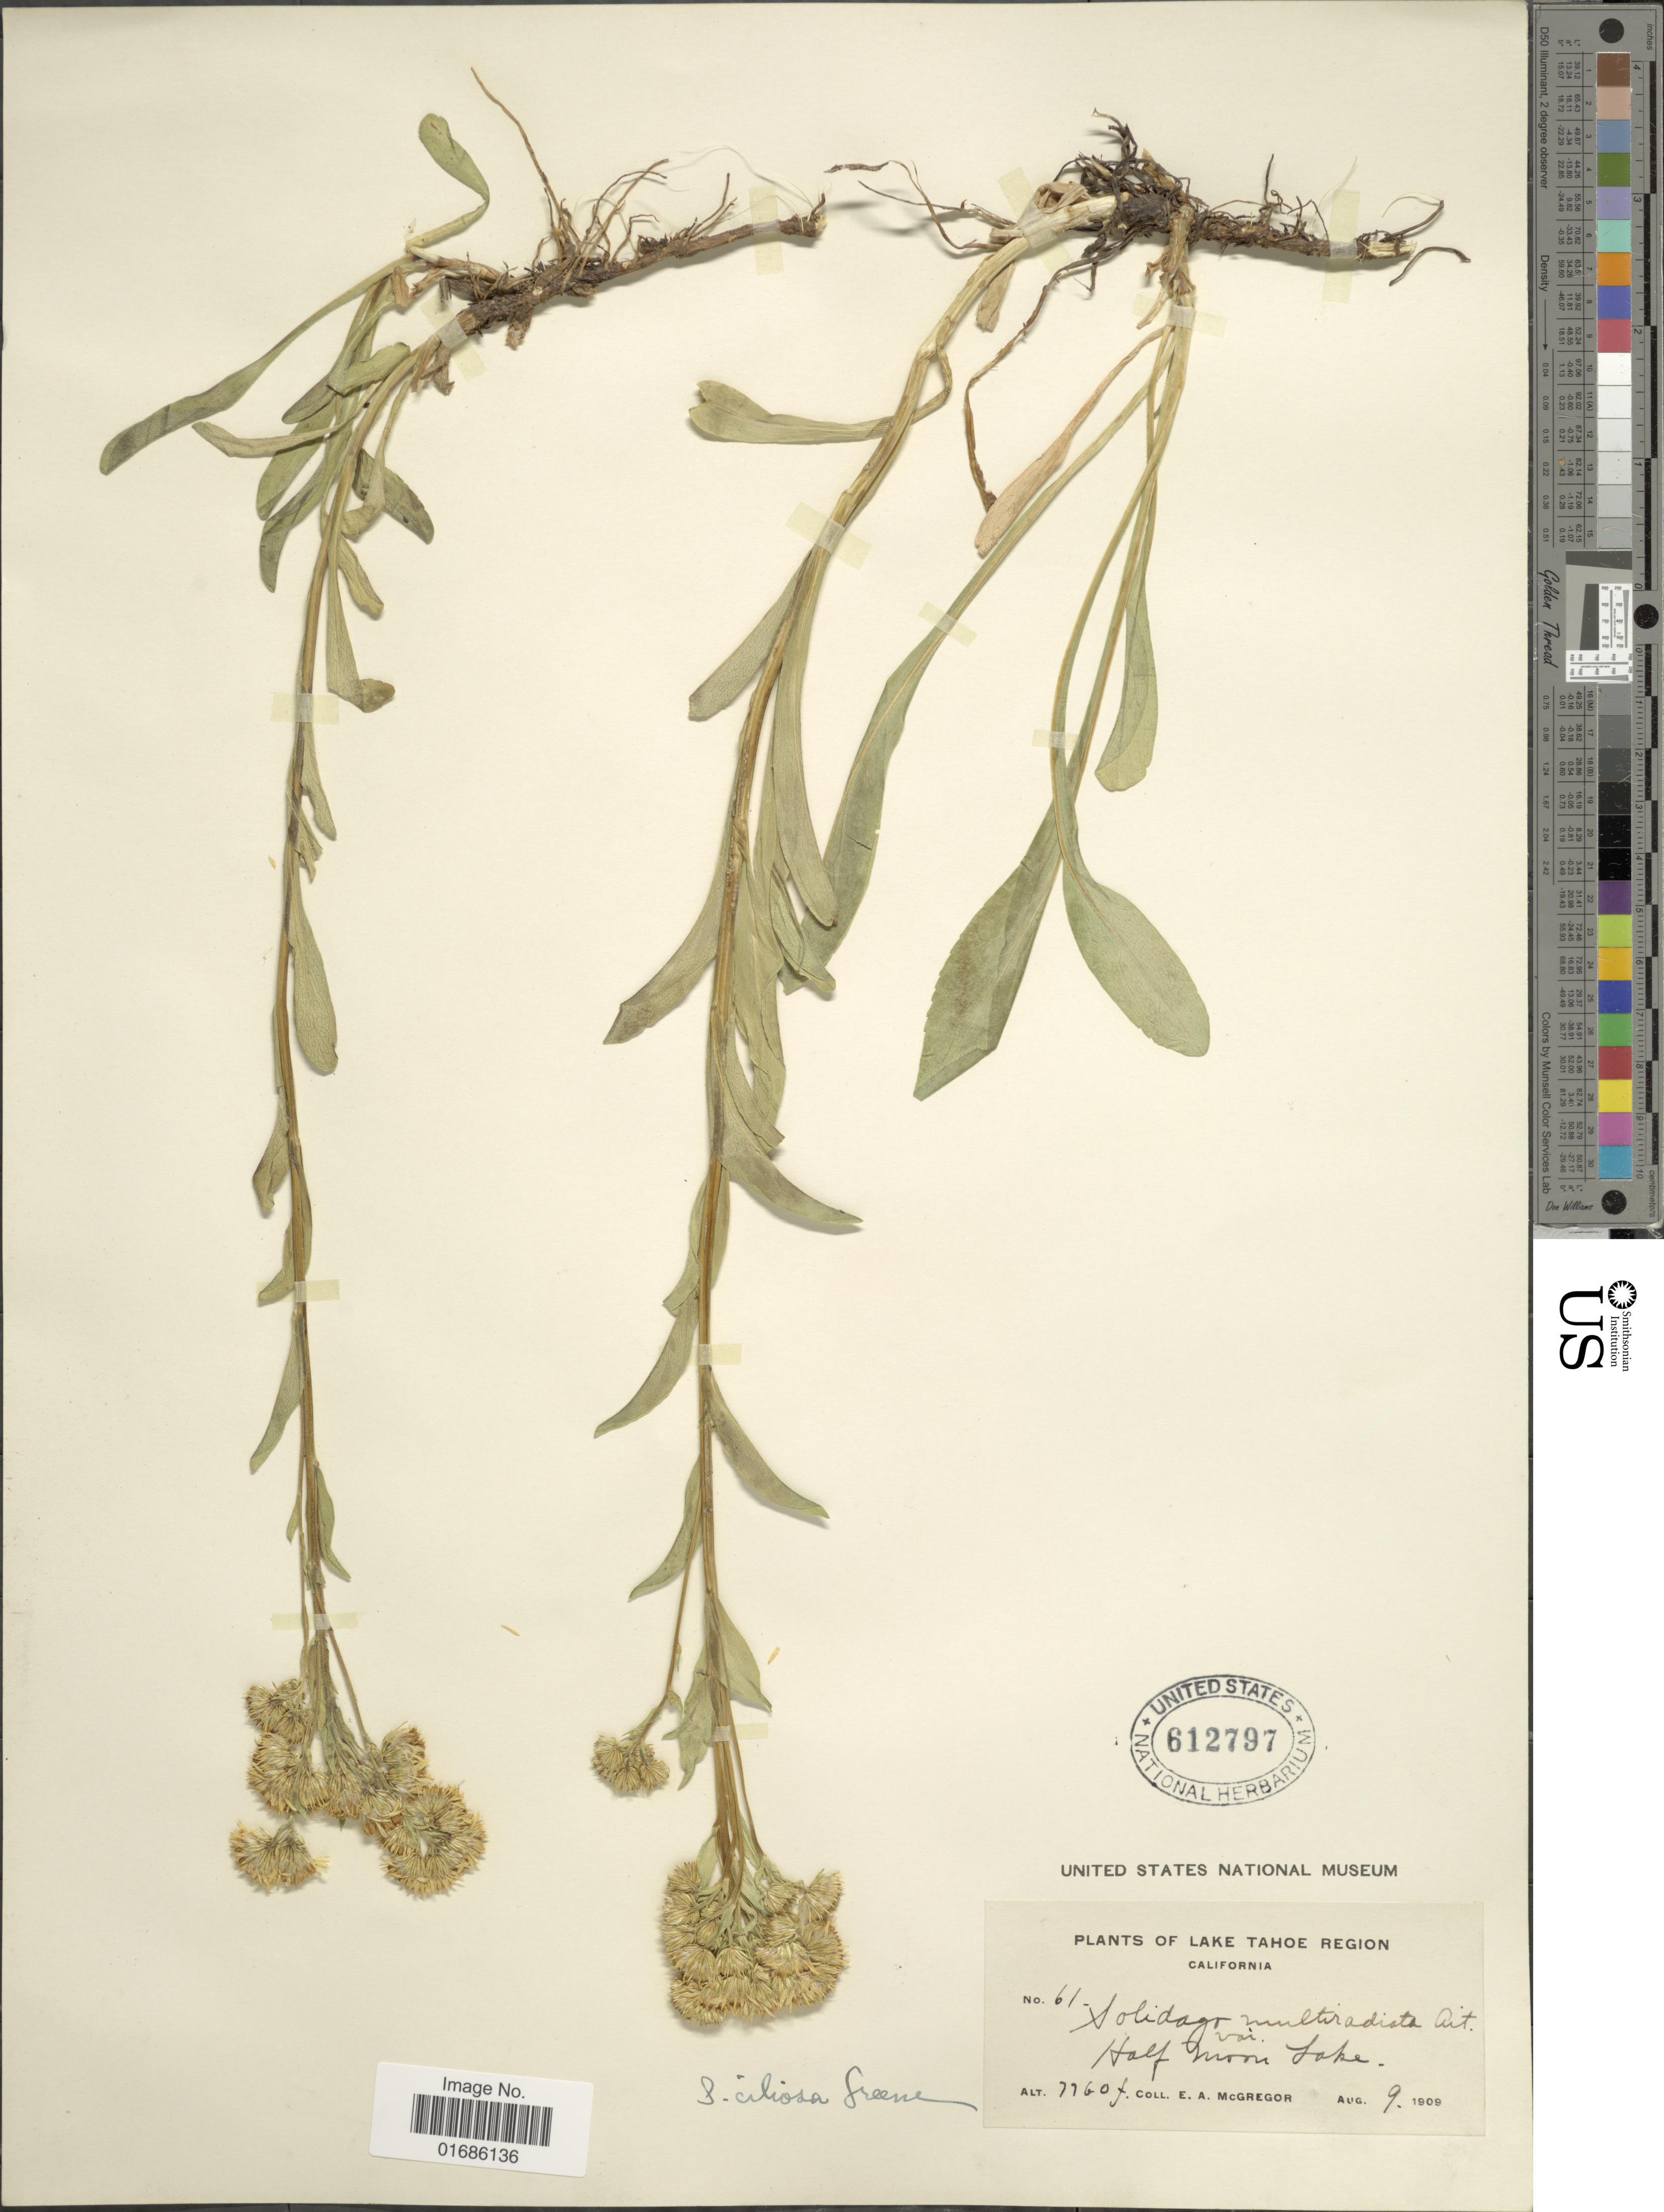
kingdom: Plantae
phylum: Tracheophyta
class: Magnoliopsida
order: Asterales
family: Asteraceae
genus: Solidago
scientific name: Solidago ciliosa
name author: Greene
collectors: E. A. McGregor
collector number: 61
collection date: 1909-08-09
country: United States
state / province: California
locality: Lake Tahoe Region, Half Moon Lake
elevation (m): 2365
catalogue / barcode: US 612797